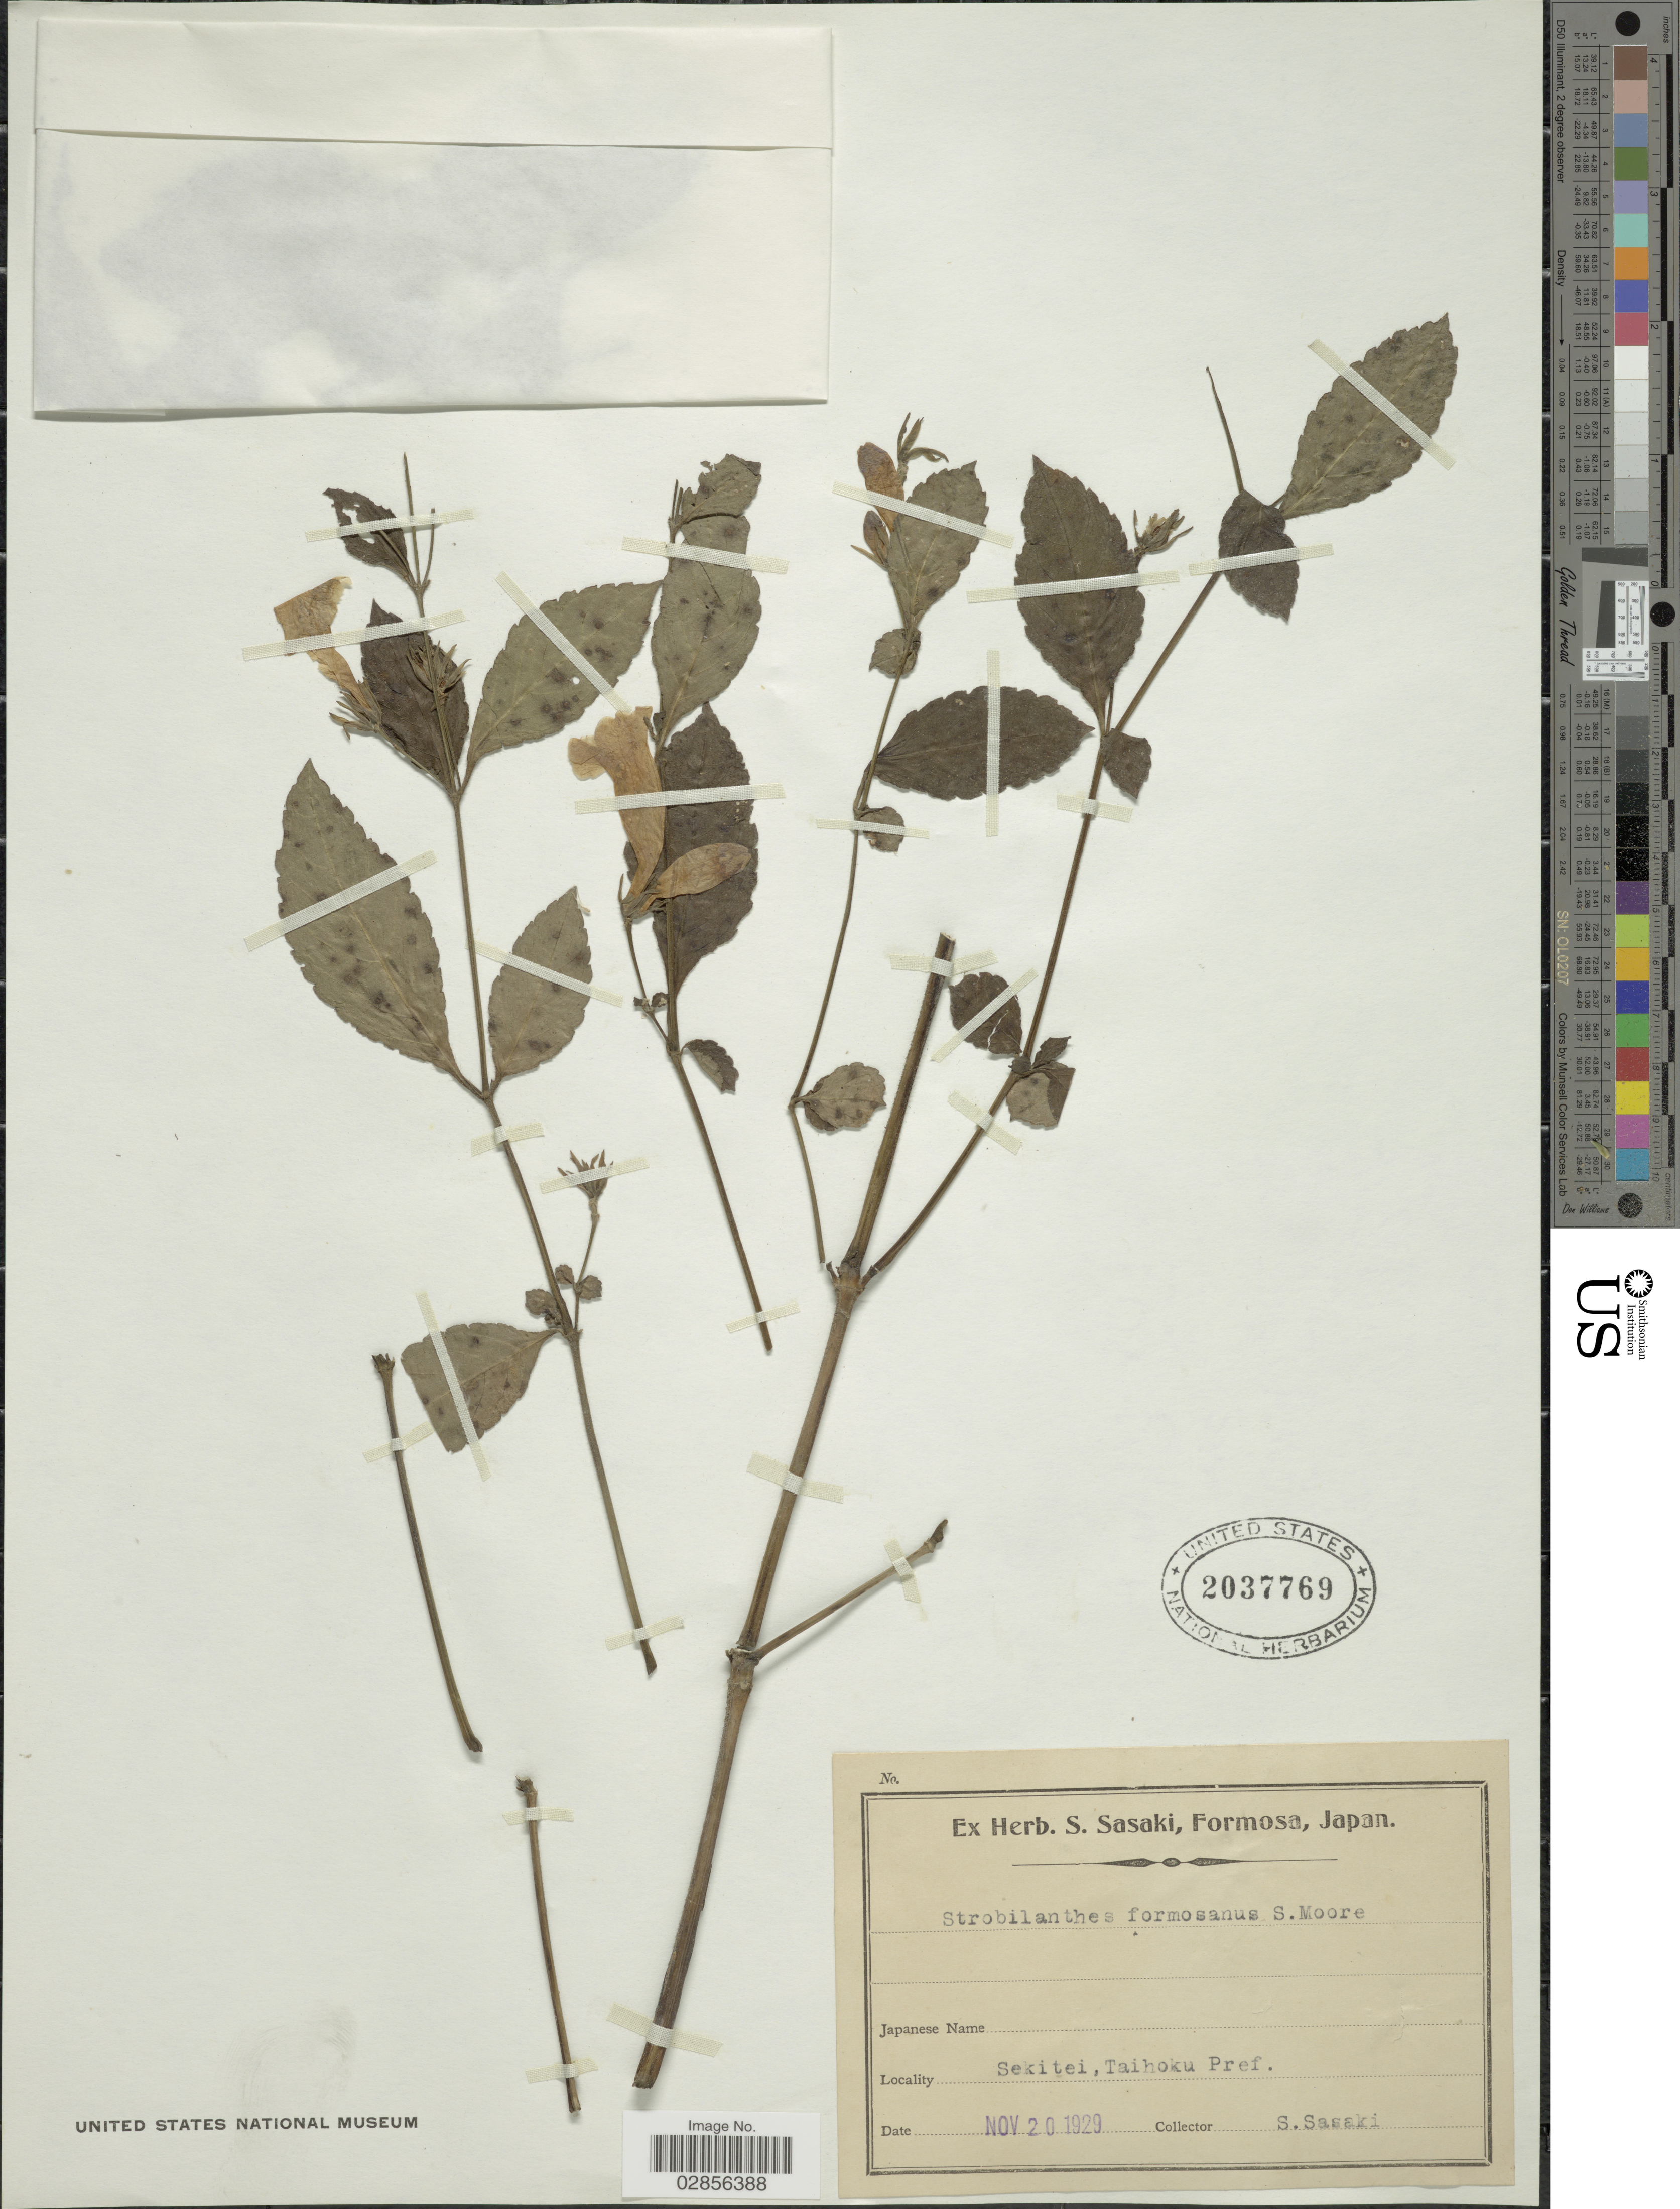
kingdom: Plantae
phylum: Tracheophyta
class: Magnoliopsida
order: Lamiales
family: Acanthaceae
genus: Strobilanthes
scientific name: Strobilanthes formosanus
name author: S. Moore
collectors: S. Sasaki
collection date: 1929-11-20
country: Japan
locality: Sekitei, Taihoku Pref.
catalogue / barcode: US 2037769